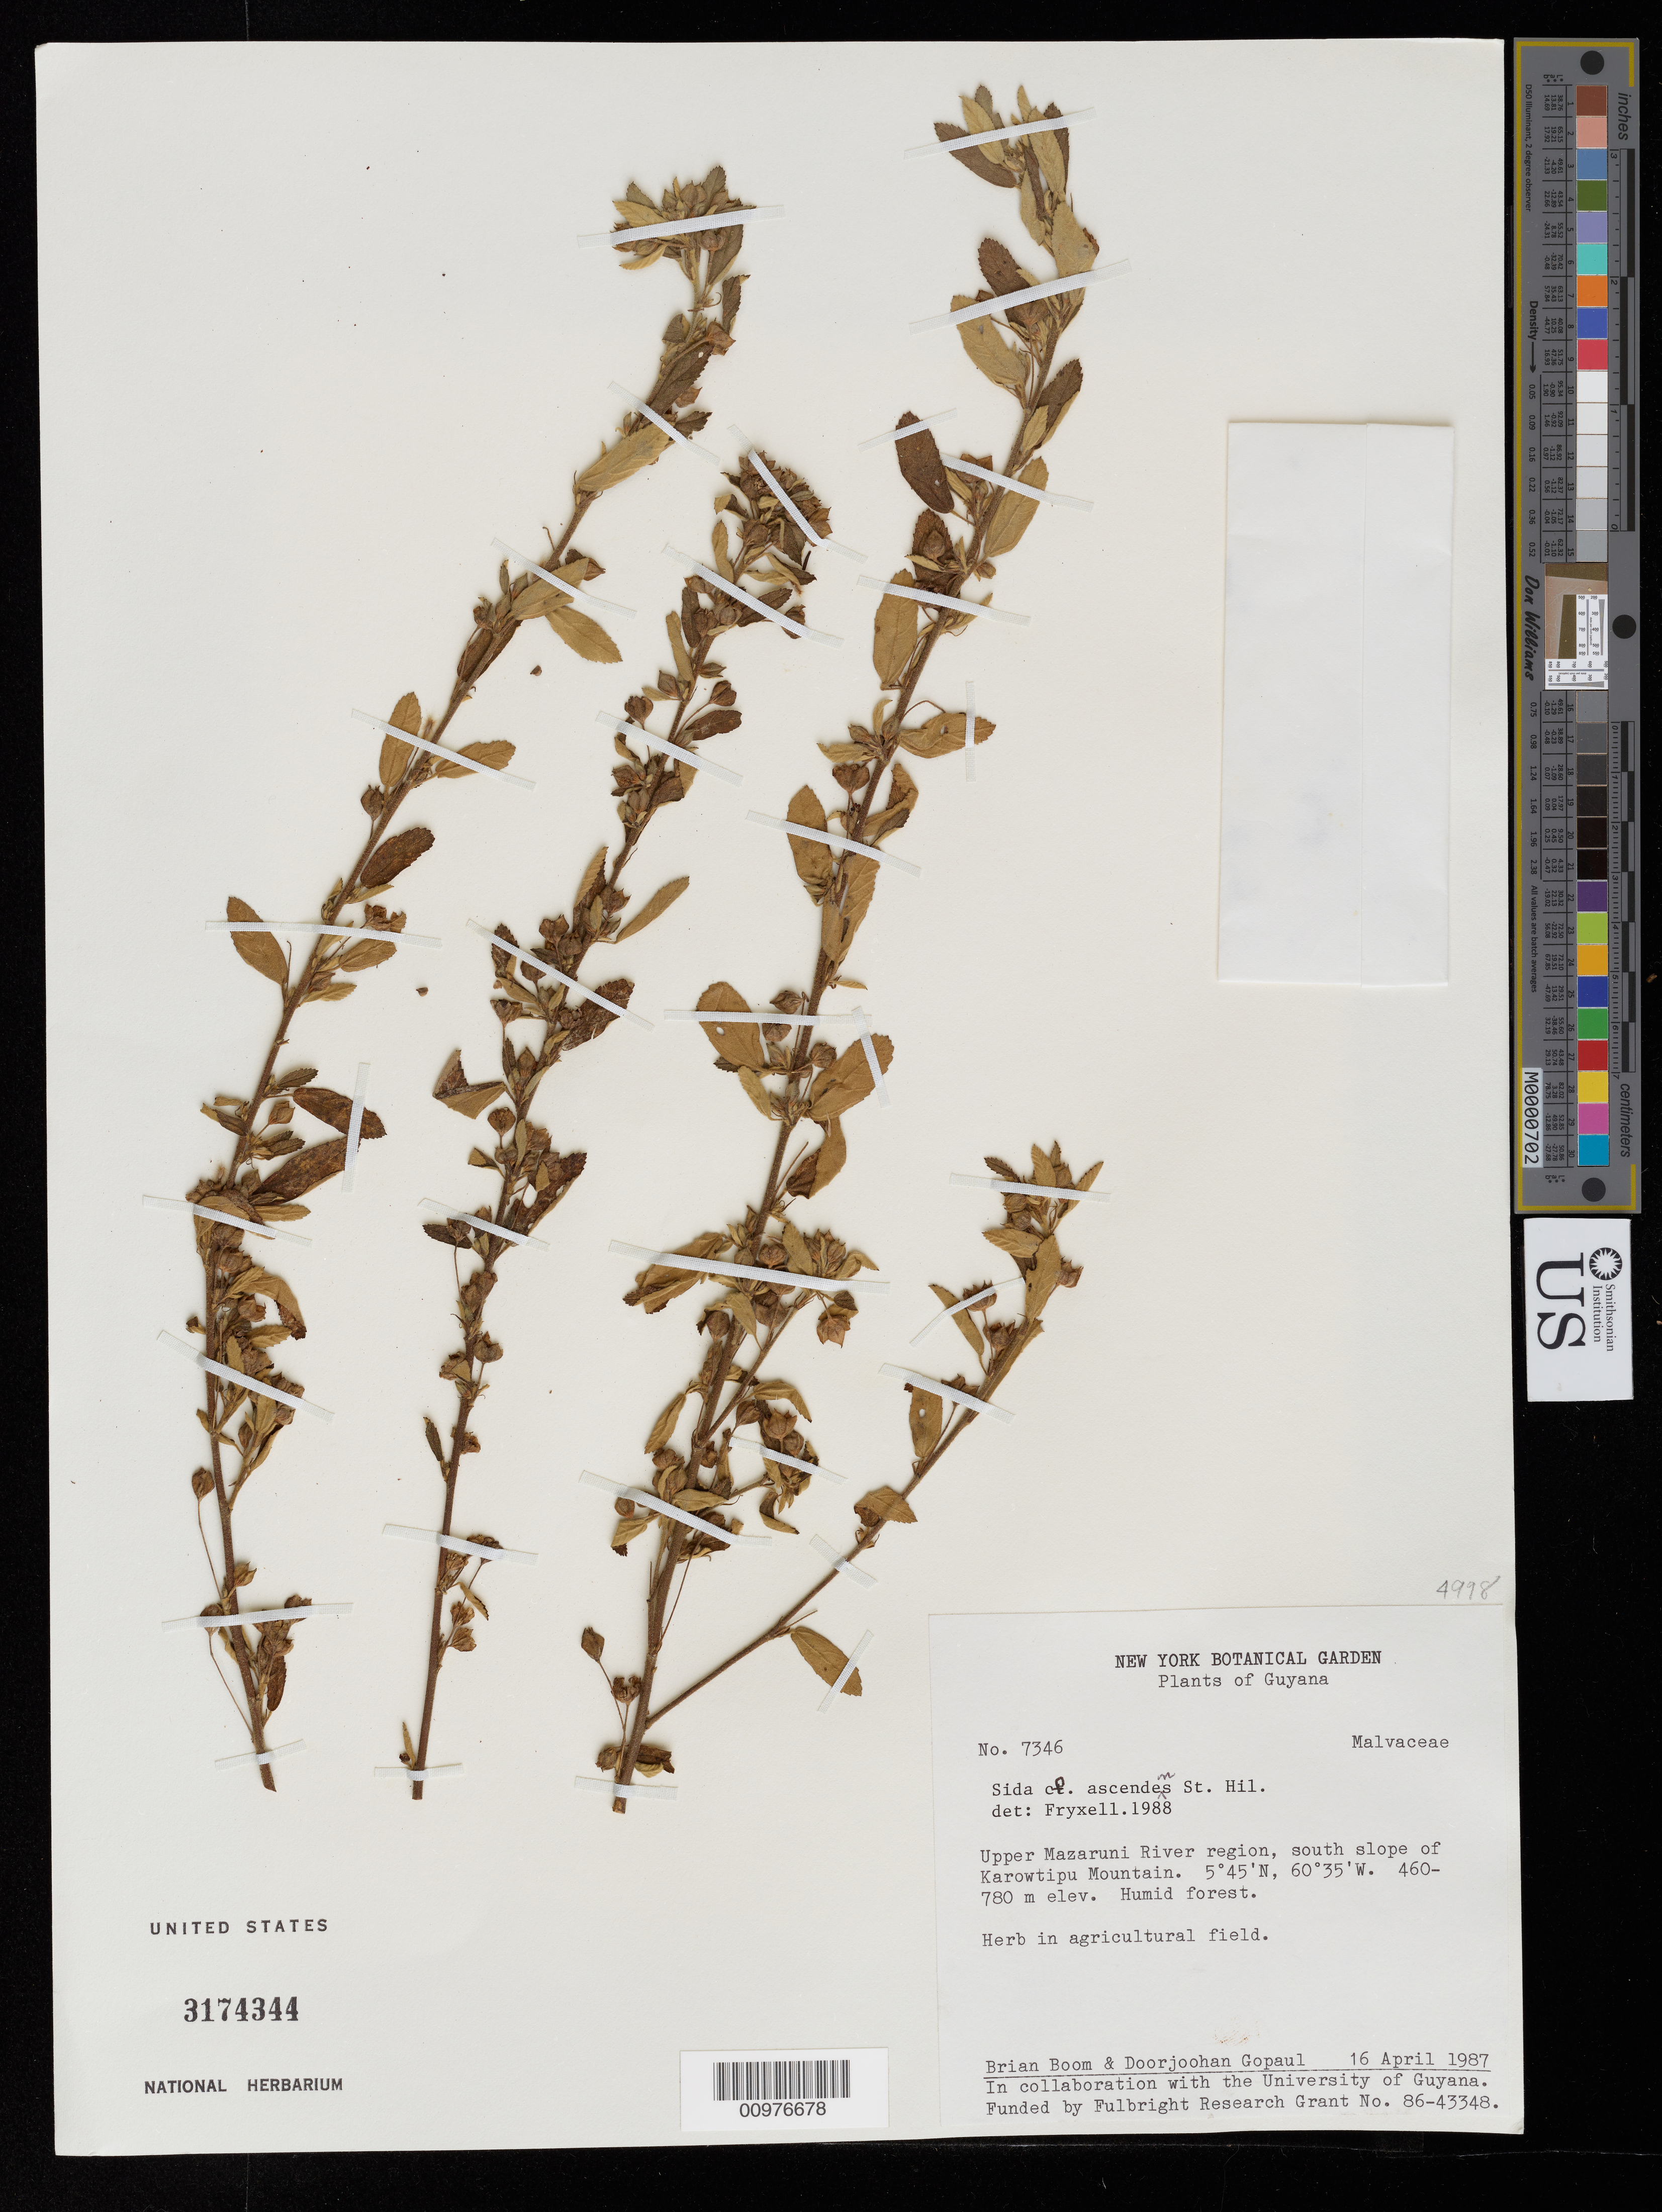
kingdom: Plantae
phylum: Tracheophyta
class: Magnoliopsida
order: Malvales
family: Malvaceae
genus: Sida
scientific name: Sida ascendens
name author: A. St.-Hil.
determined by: Fryxell, Paul A.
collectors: B. M. Boom & D. Gopaul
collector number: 7346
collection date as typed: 16 April 1987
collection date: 1987-04-16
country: Guyana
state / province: Cuyuni-mazaruni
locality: Upper Mazaruni River region, S slope of Karowtipu Mountain.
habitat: Humid foerest.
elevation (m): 460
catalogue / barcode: US 3174344